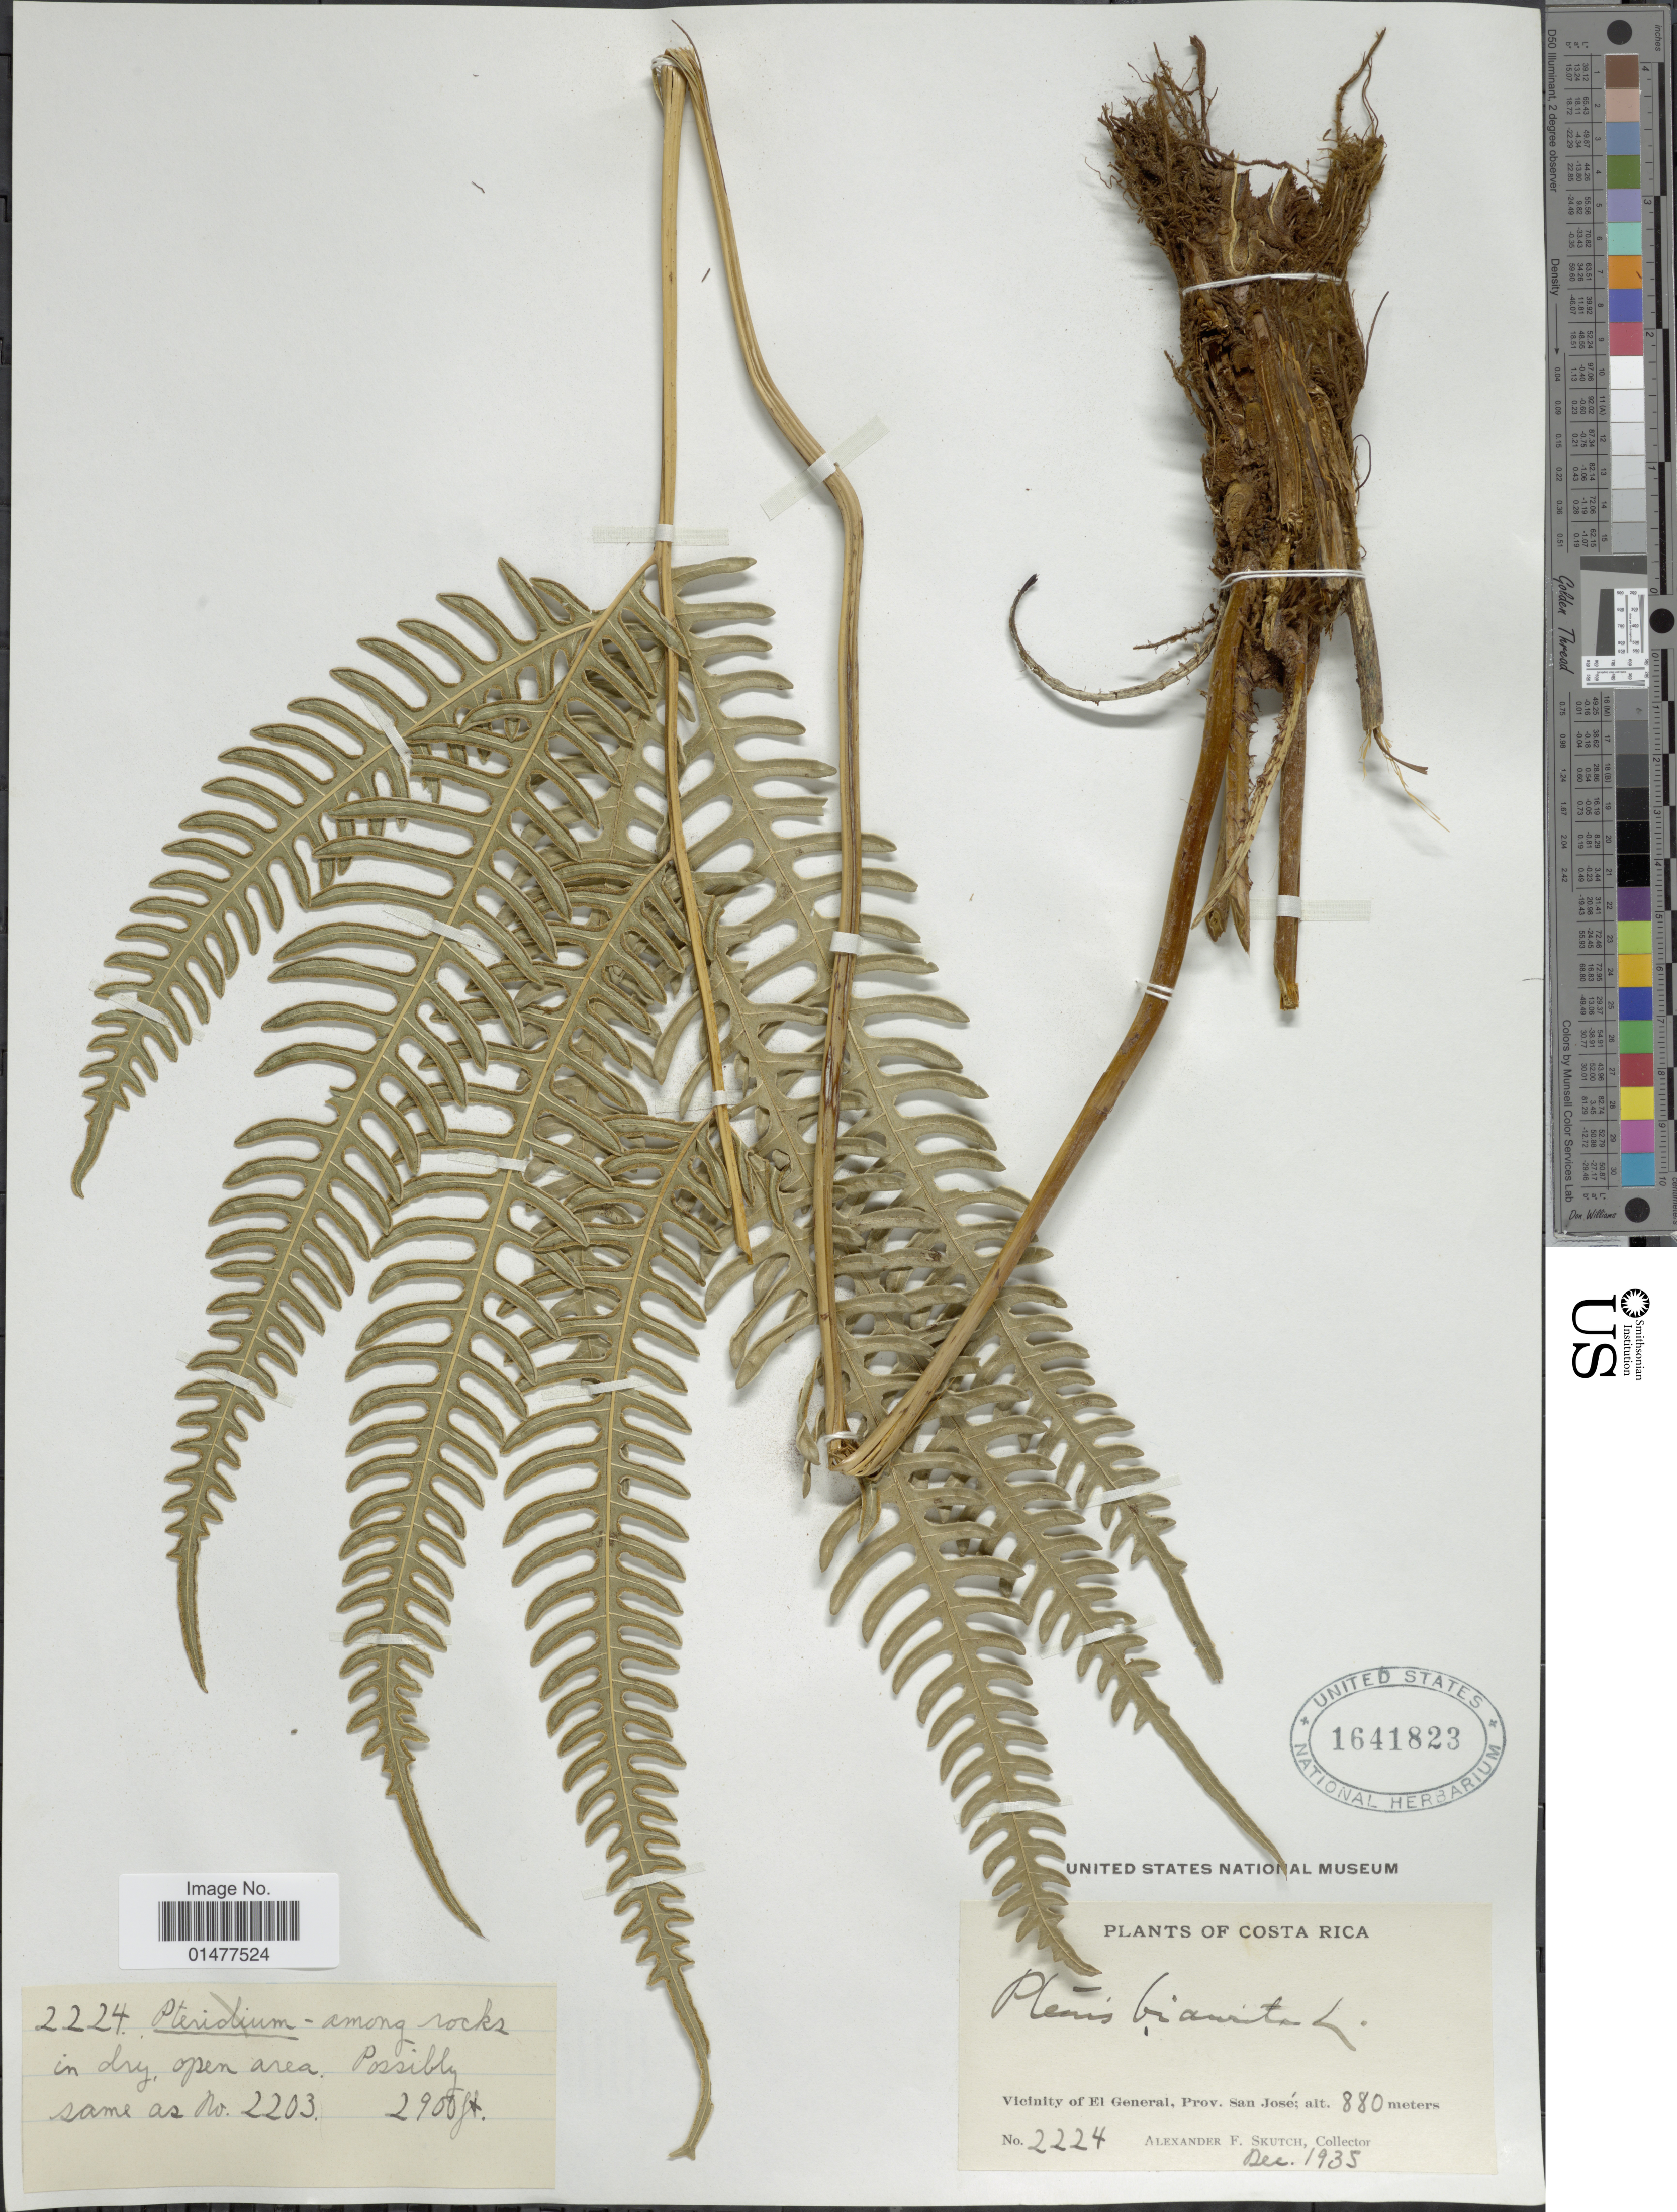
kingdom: Plantae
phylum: Tracheophyta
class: Polypodiopsida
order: Polypodiales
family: Pteridaceae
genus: Pteris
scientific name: Pteris biaurita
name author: L.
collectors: A. F. Skutch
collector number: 2224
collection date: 1935-12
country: Costa Rica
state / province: San José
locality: Vicinity of El General.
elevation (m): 880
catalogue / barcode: US 1641823